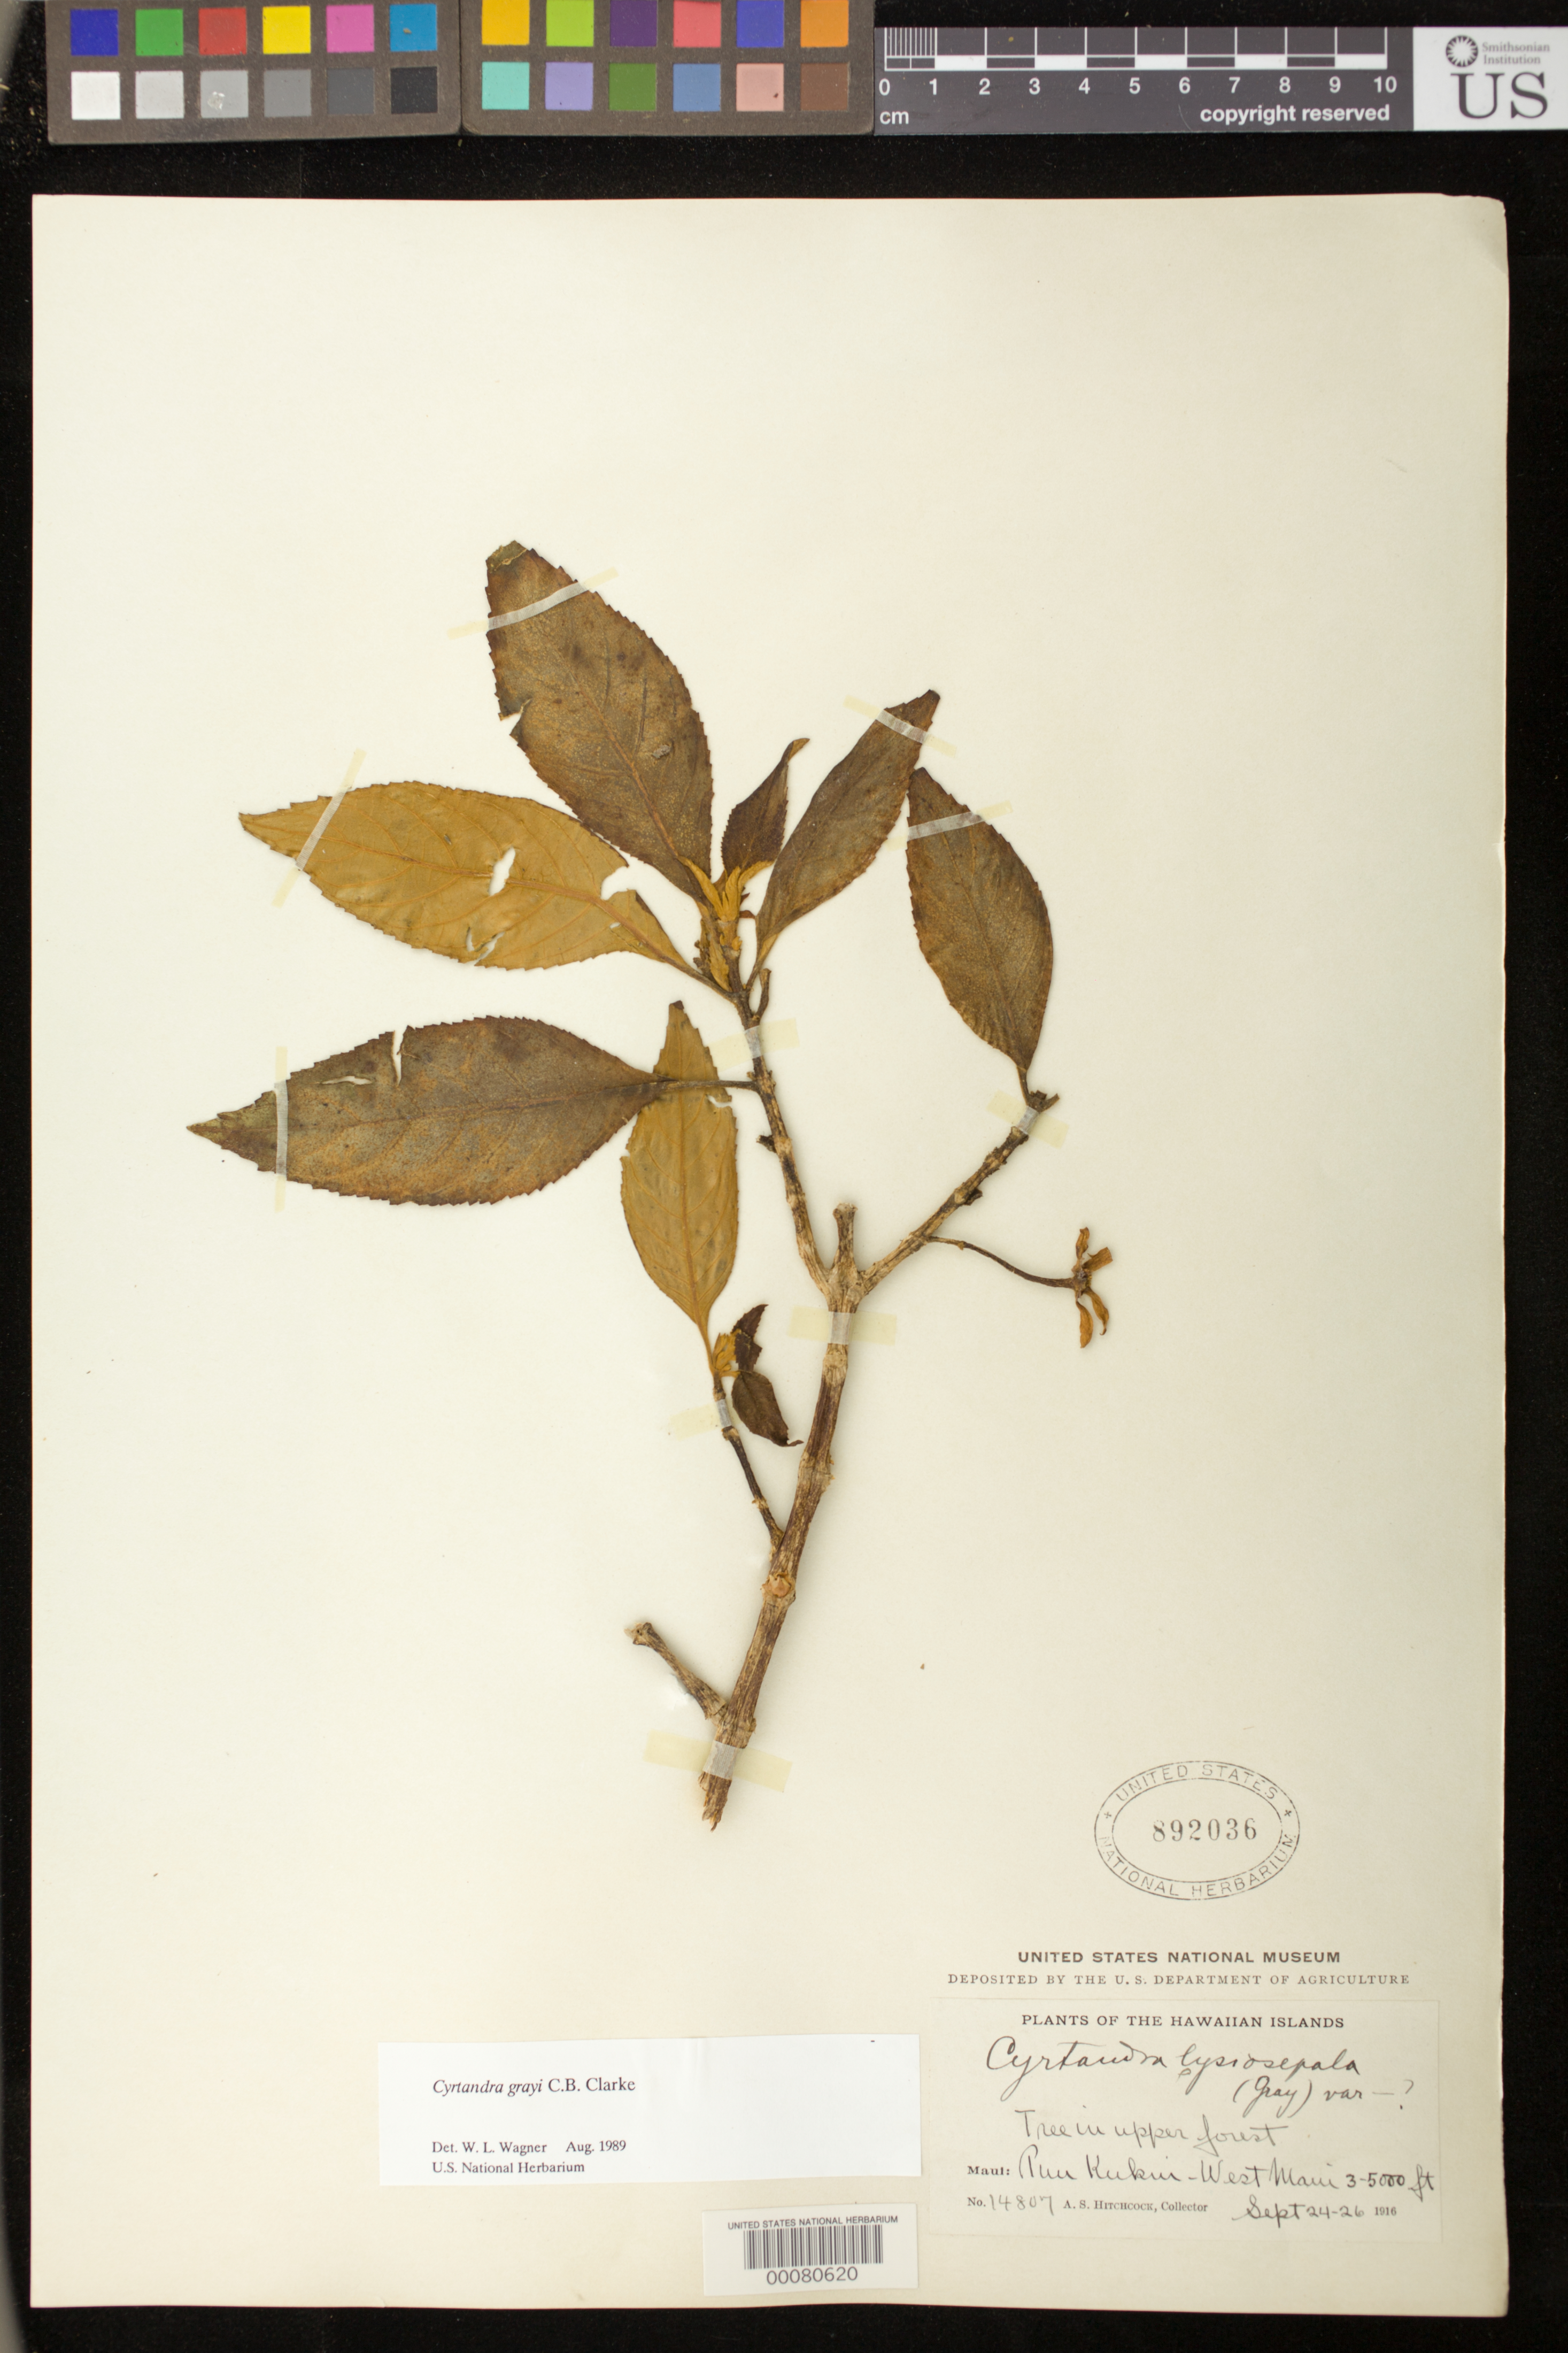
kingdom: Plantae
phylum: Tracheophyta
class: Magnoliopsida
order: Lamiales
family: Gesneriaceae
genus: Cyrtandra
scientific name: Cyrtandra grayi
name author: C.B. Clarke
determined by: Wagner, W. L., (BOT), Smithsonian Institution - National Museum of Natural History (UNITED STATES)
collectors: A. S. Hitchcock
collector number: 14807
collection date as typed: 24-26 Sep 1916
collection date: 1916-09-24/1916-09-26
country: United States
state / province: Hawaii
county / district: Maui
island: Maui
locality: Puu Kukui, West Maui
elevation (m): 914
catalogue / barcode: US 892036